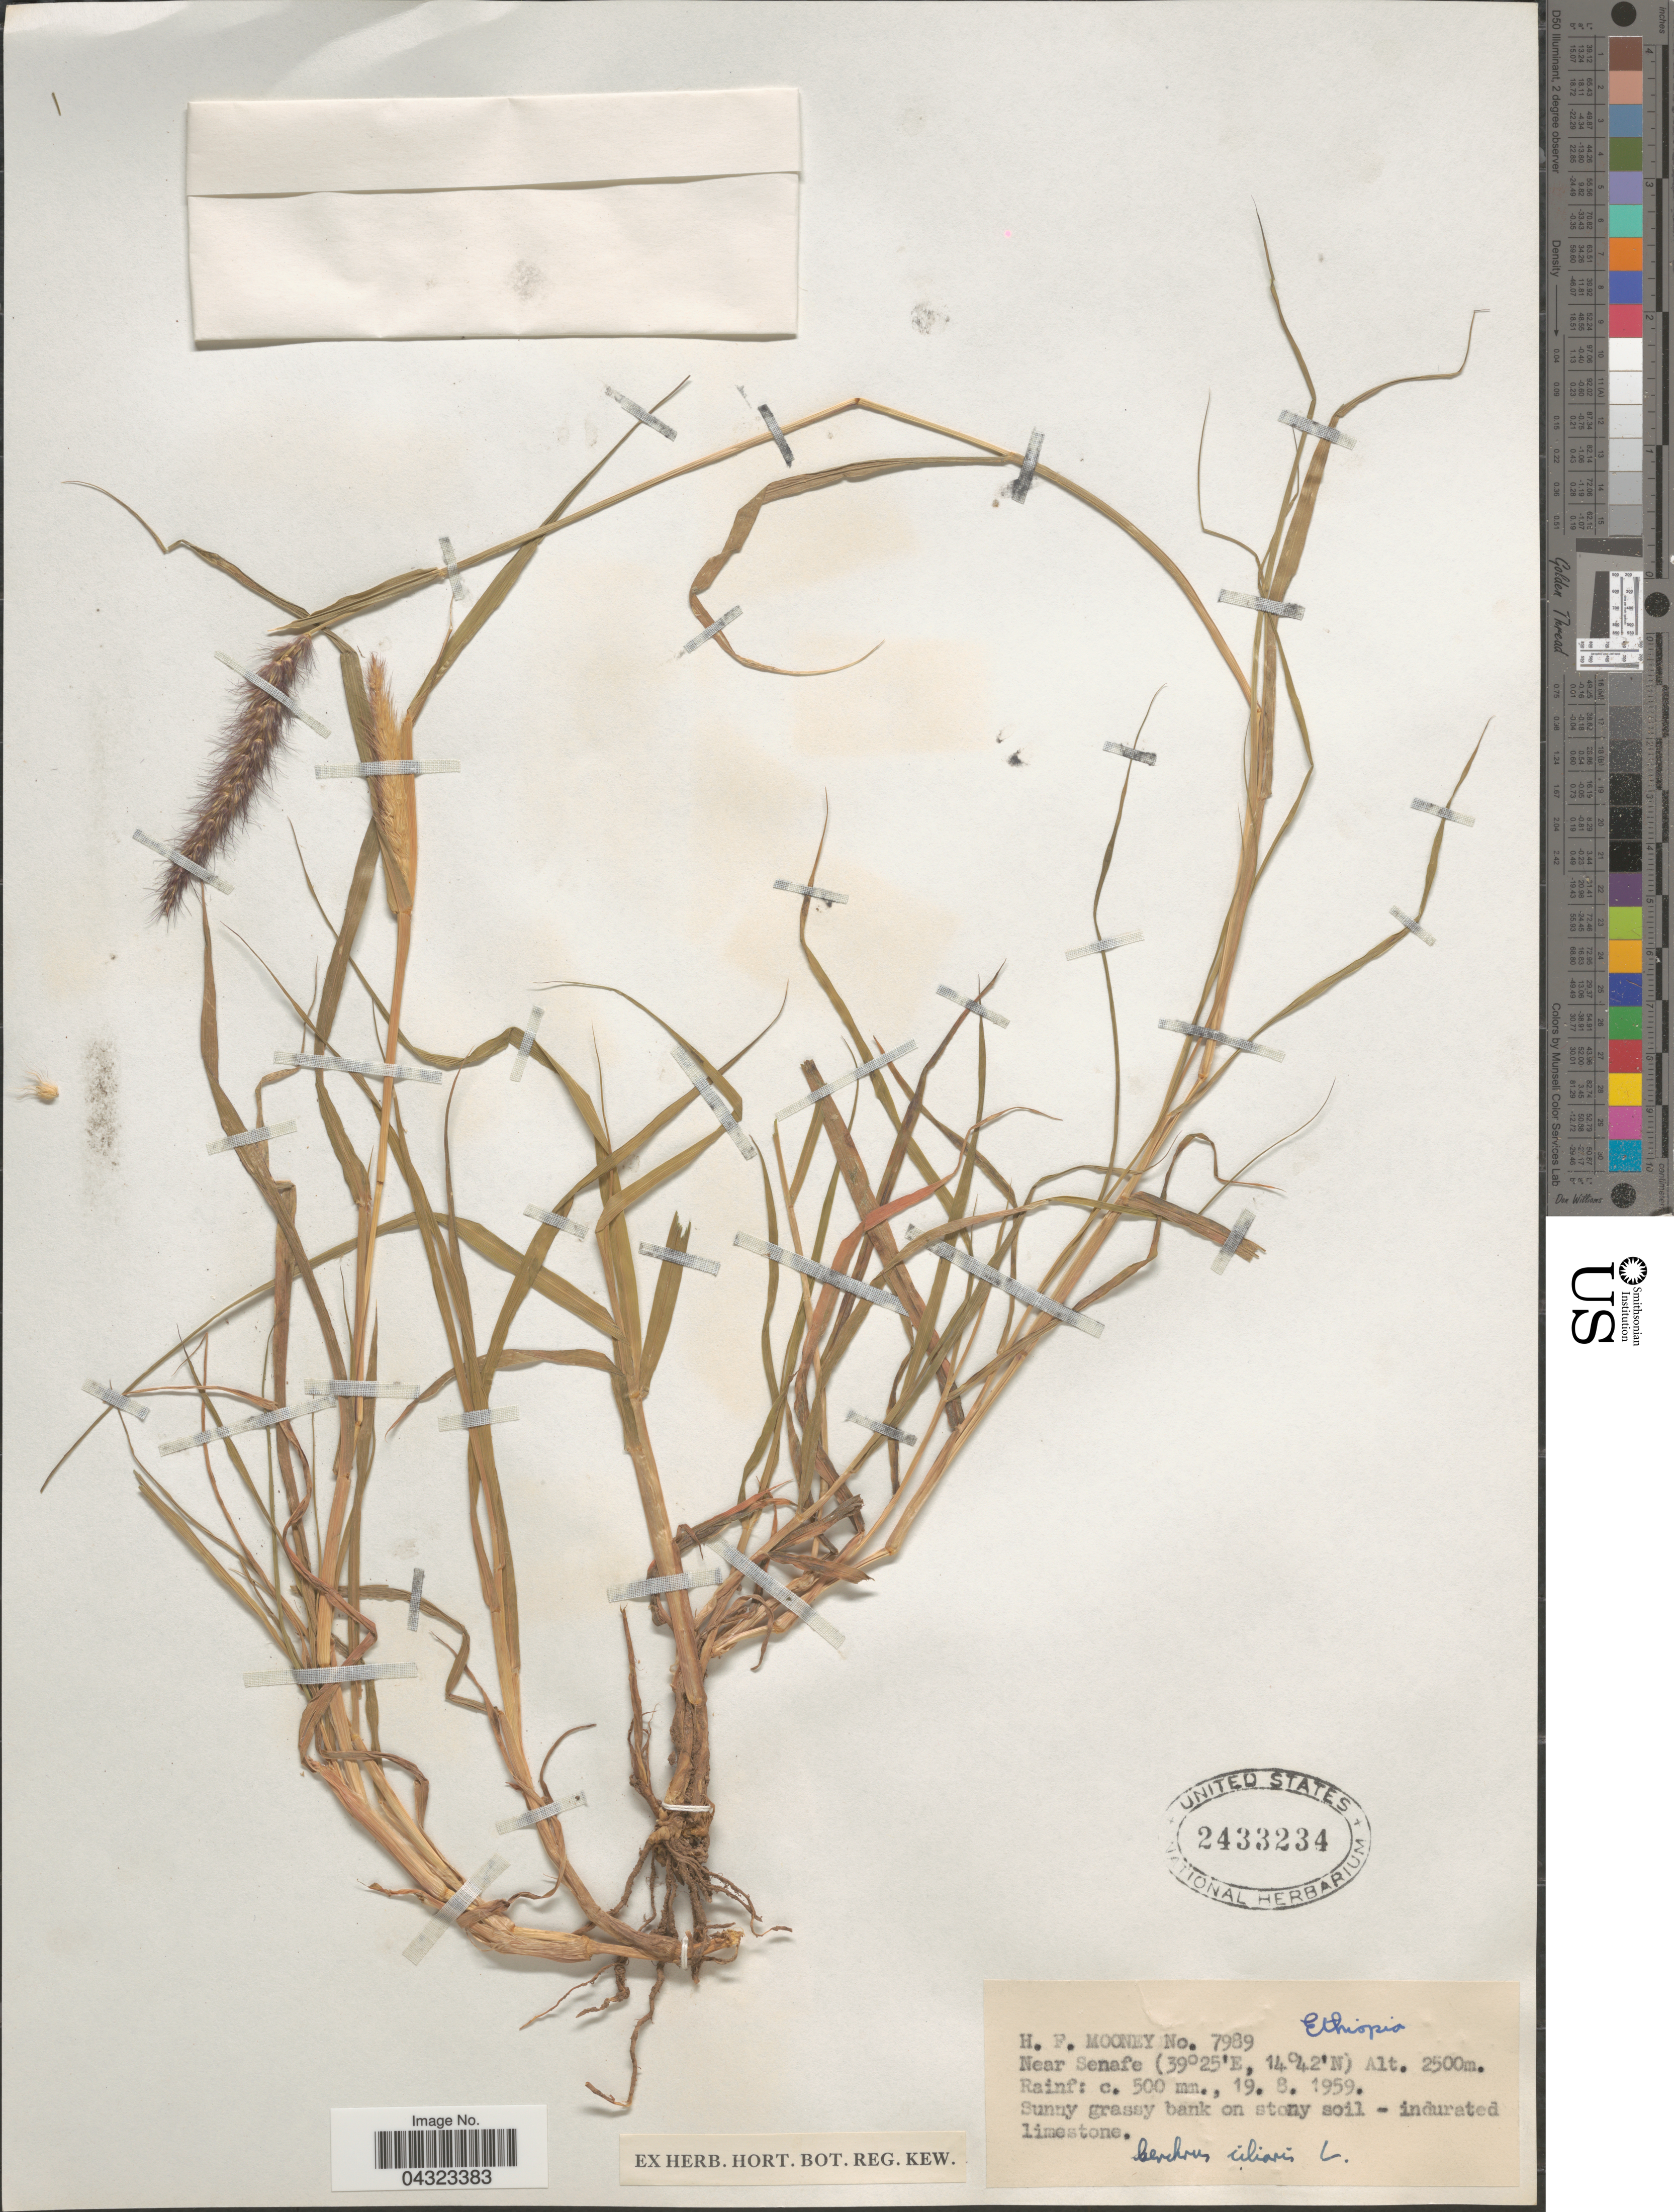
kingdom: Plantae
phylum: Tracheophyta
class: Liliopsida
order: Poales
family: Poaceae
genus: Cenchrus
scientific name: Cenchrus ciliaris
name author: L.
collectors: H. Mooney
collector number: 7989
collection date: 1959-08-19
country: Ethiopia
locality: Near Senafe.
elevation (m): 2500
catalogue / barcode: US 2433234